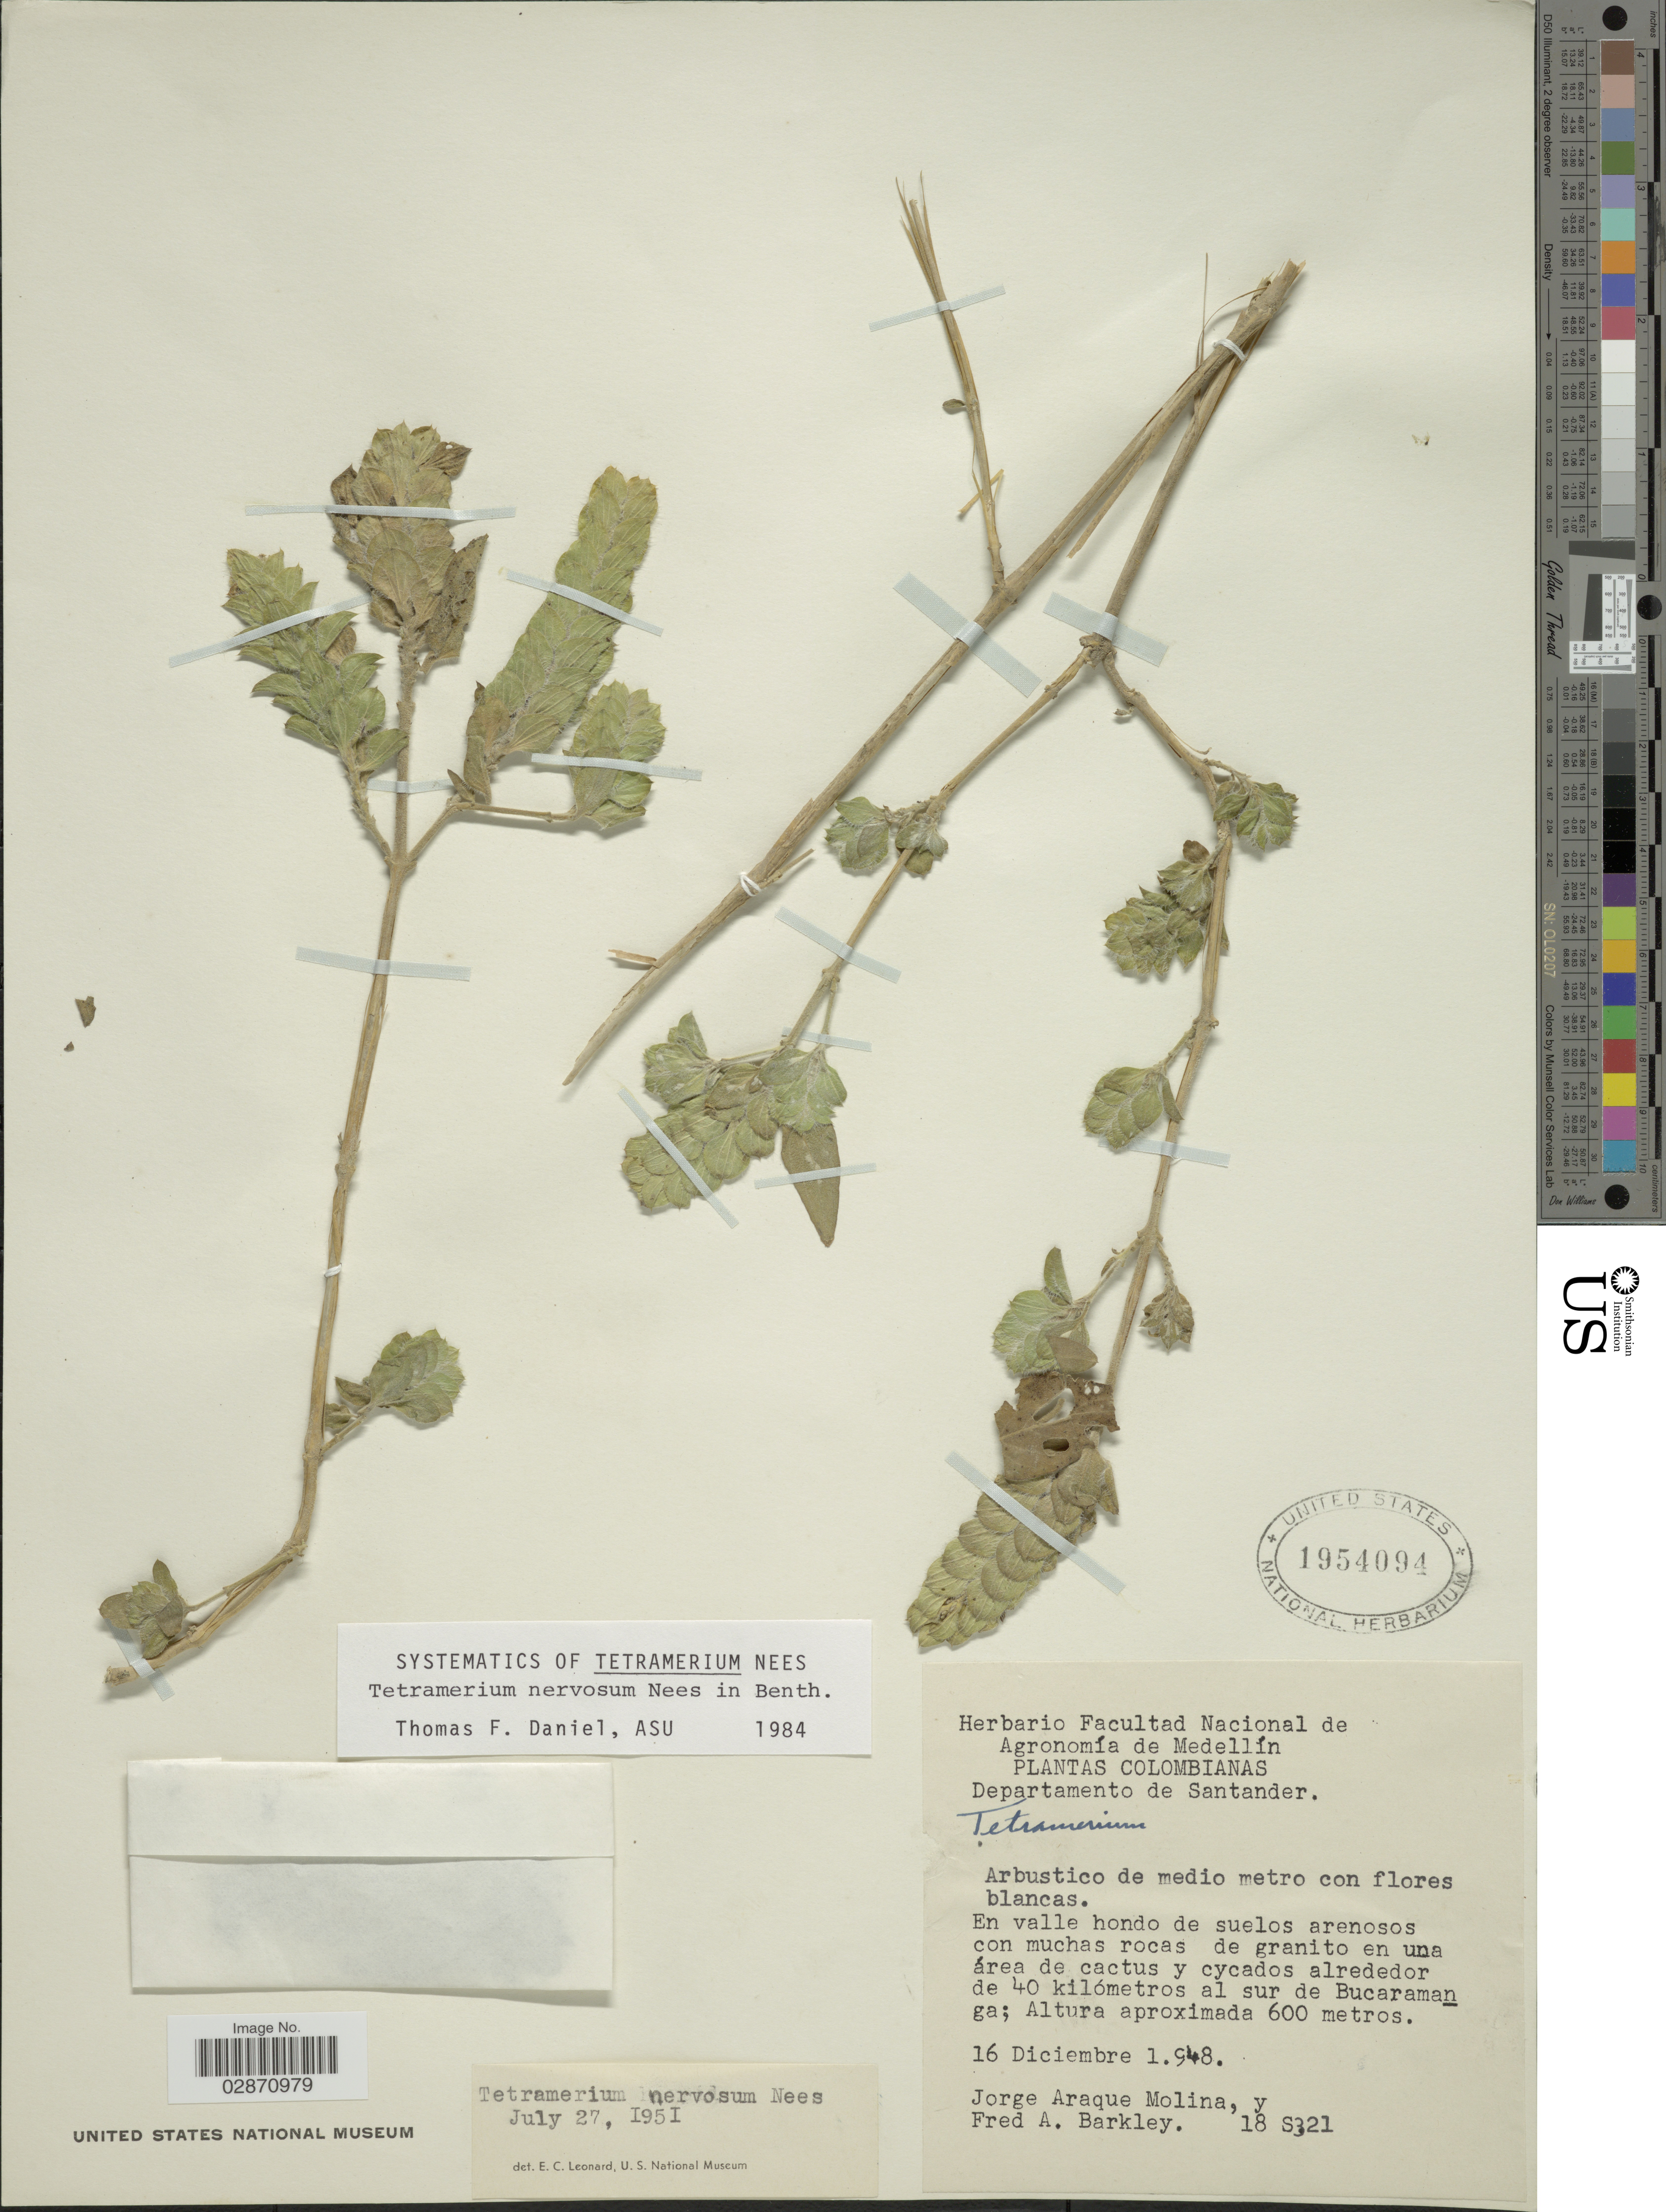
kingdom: Plantae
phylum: Tracheophyta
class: Magnoliopsida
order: Lamiales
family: Acanthaceae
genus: Tetramerium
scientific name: Tetramerium nervosum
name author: Nees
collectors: J. Araque Molina & F. A. Barkley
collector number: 18S321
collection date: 1948-12-16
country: Colombia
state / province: Santander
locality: Departamento de Santander, 40 kilómetros al sur de Bucaramanga.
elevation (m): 600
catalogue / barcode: US 1954094